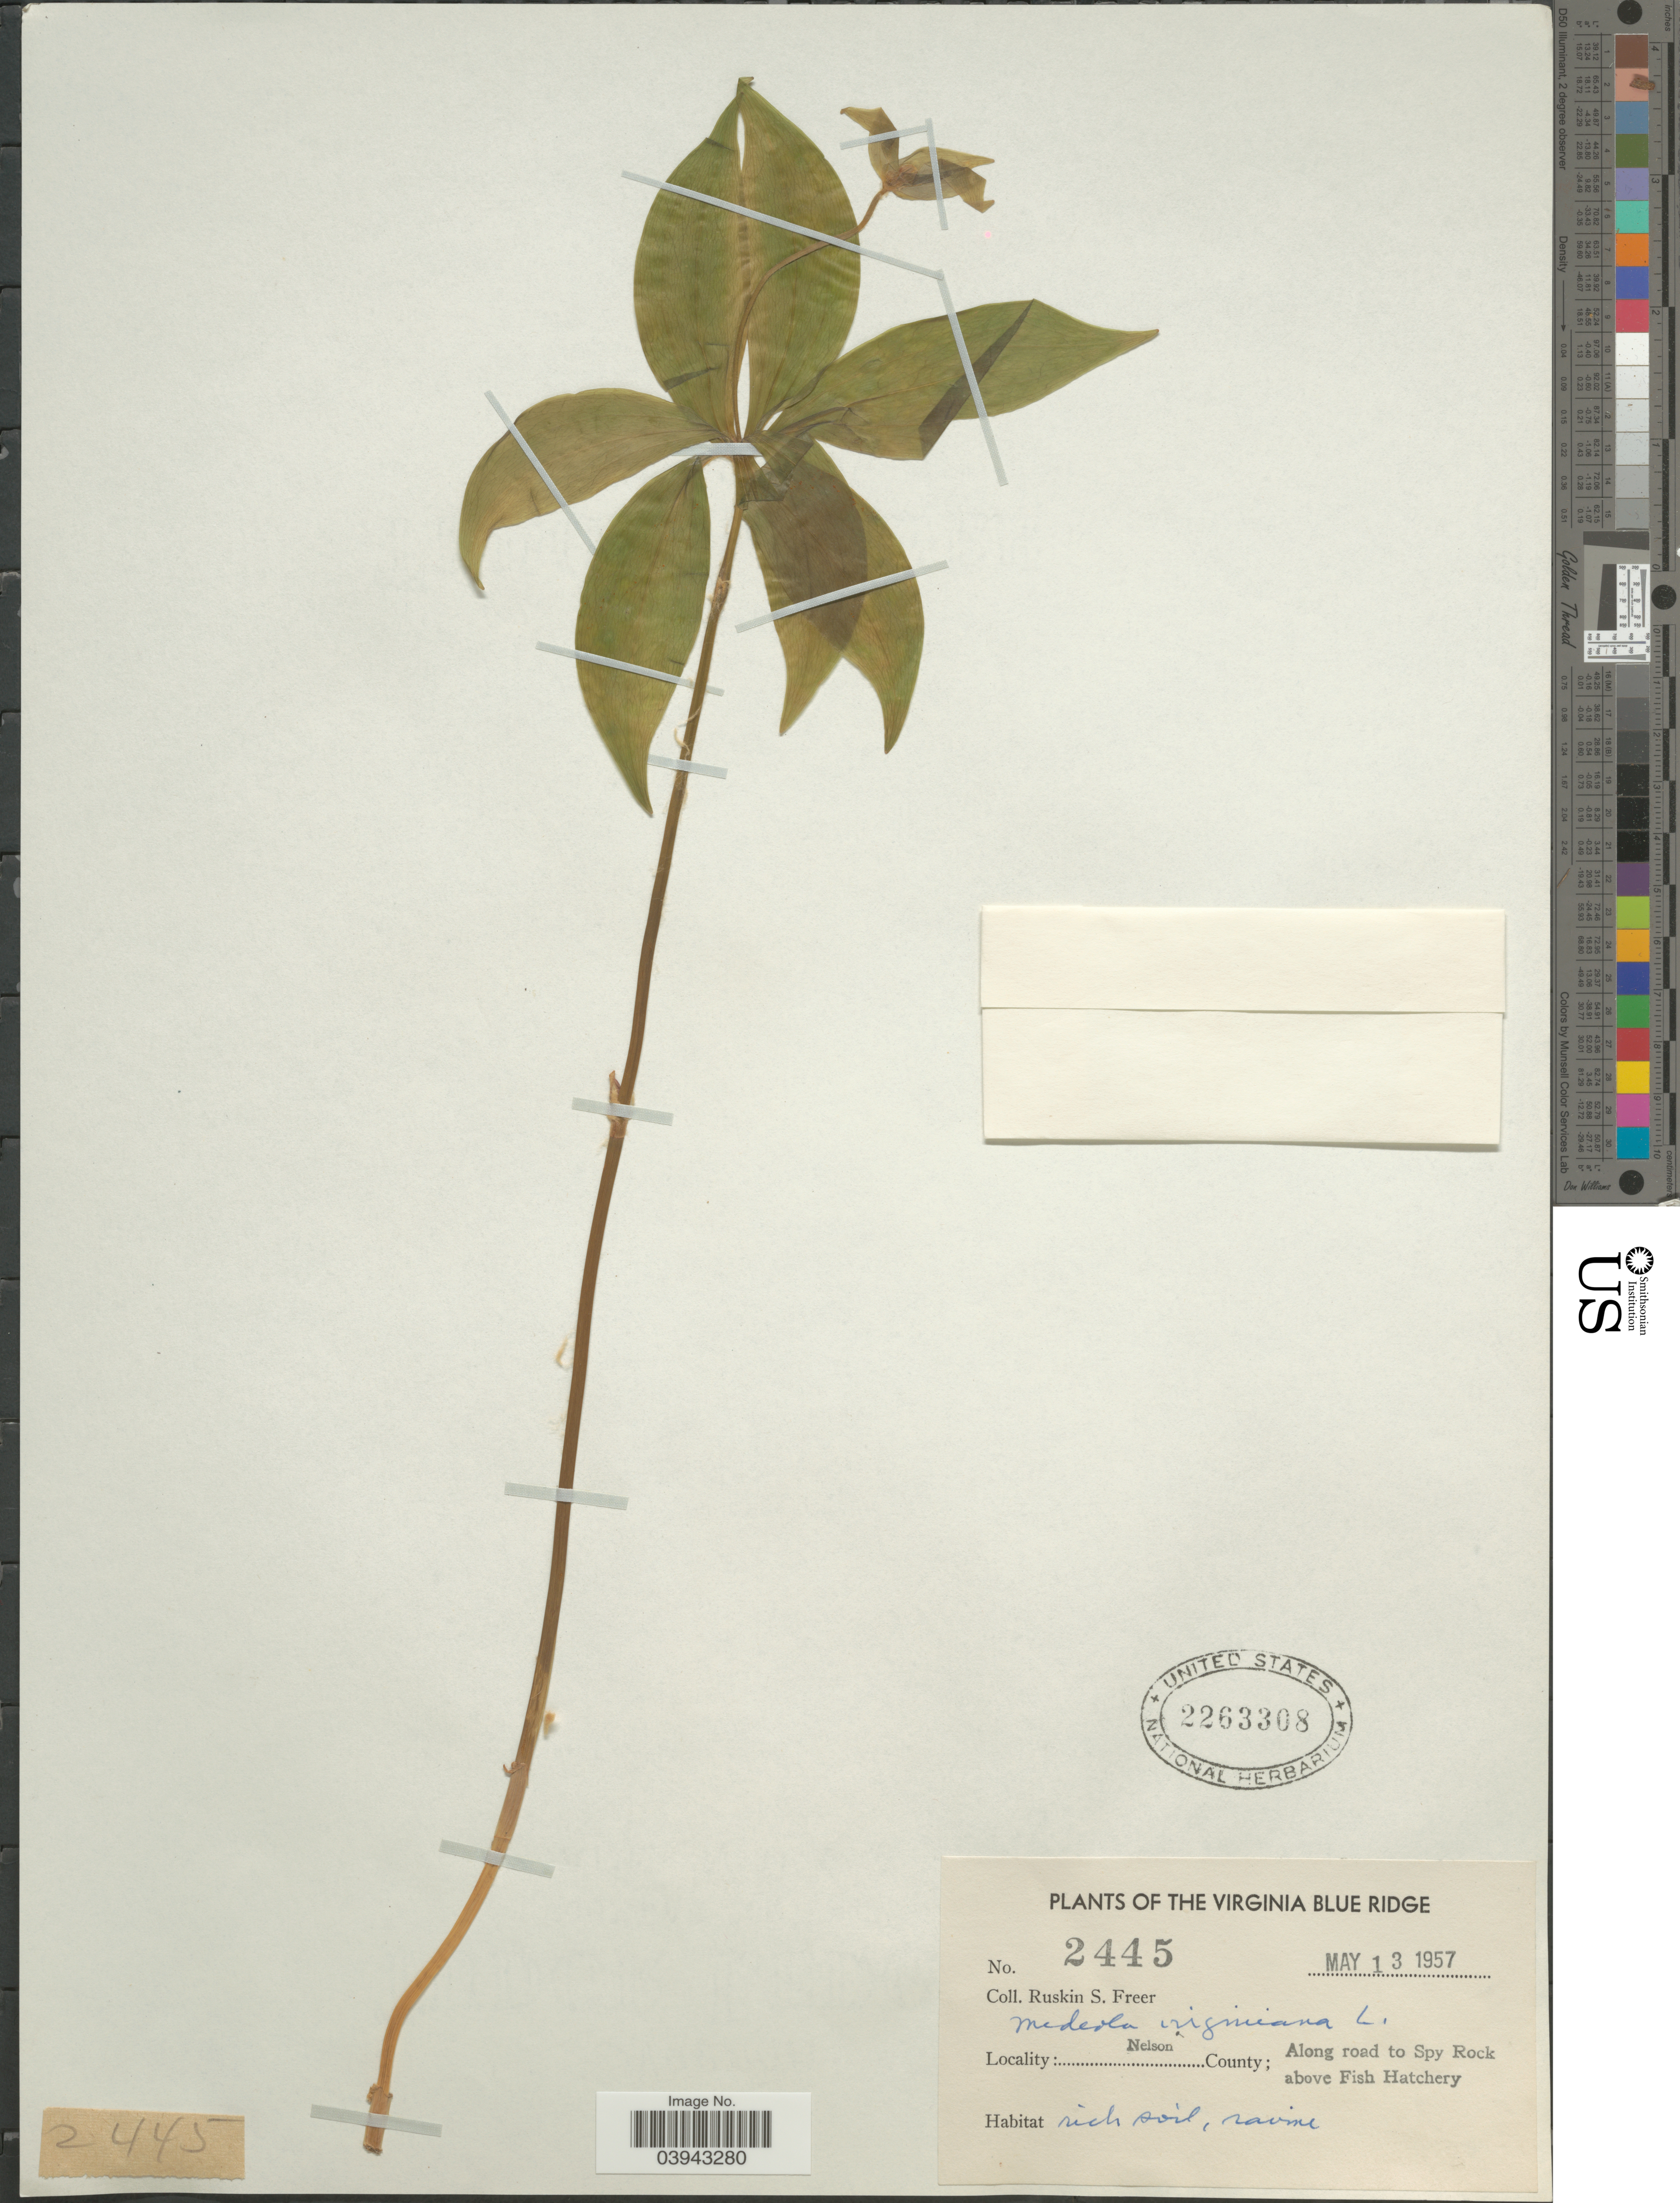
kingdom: Plantae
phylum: Tracheophyta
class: Liliopsida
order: Liliales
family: Liliaceae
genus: Medeola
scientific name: Medeola virginiana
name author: (L.) Desf.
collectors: R. Freer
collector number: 2445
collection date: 1957-05-13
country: United States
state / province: Virginia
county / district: Nelson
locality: The Virginia Blue Ridge. Nelson County; Along road to Spy Rock above Fish Hatchery.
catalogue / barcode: US 2263308